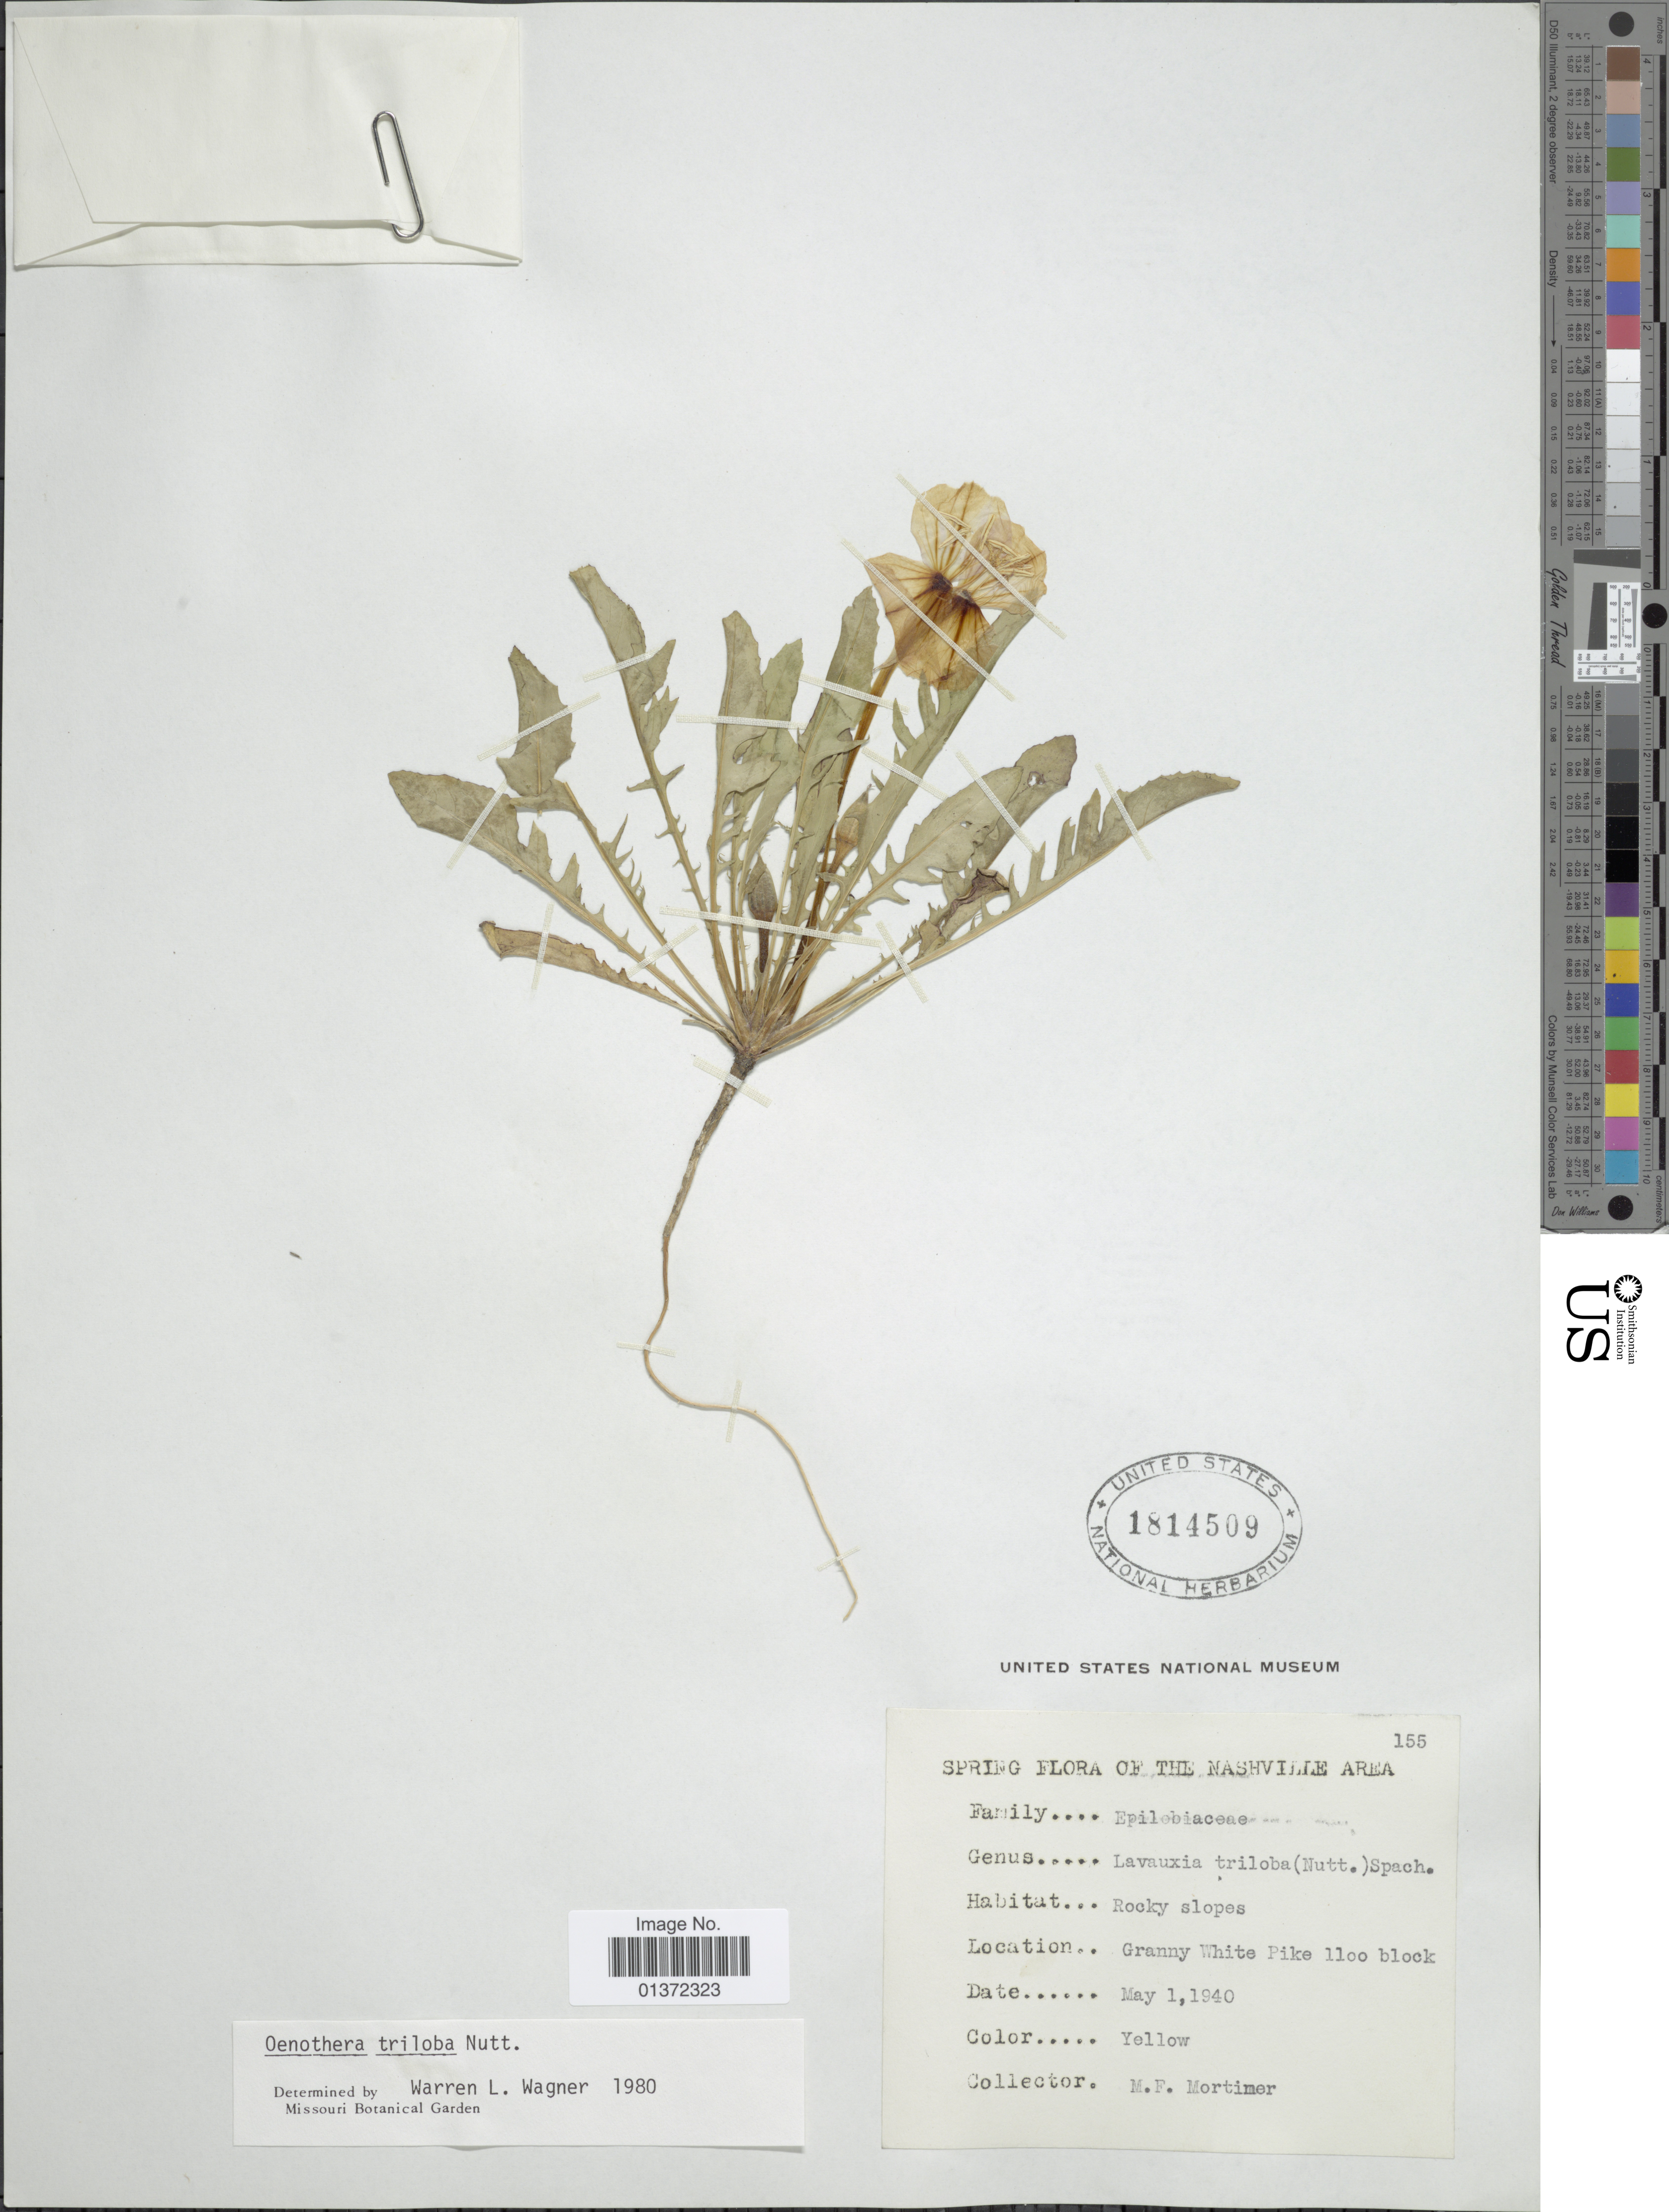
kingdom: Plantae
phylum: Tracheophyta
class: Magnoliopsida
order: Myrtales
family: Onagraceae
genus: Oenothera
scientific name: Oenothera triloba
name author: Nutt.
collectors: M. Mortimer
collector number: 155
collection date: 1940-05-01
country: United States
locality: Nashville Area, Granny White Pike Iloo block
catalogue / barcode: US 1814509